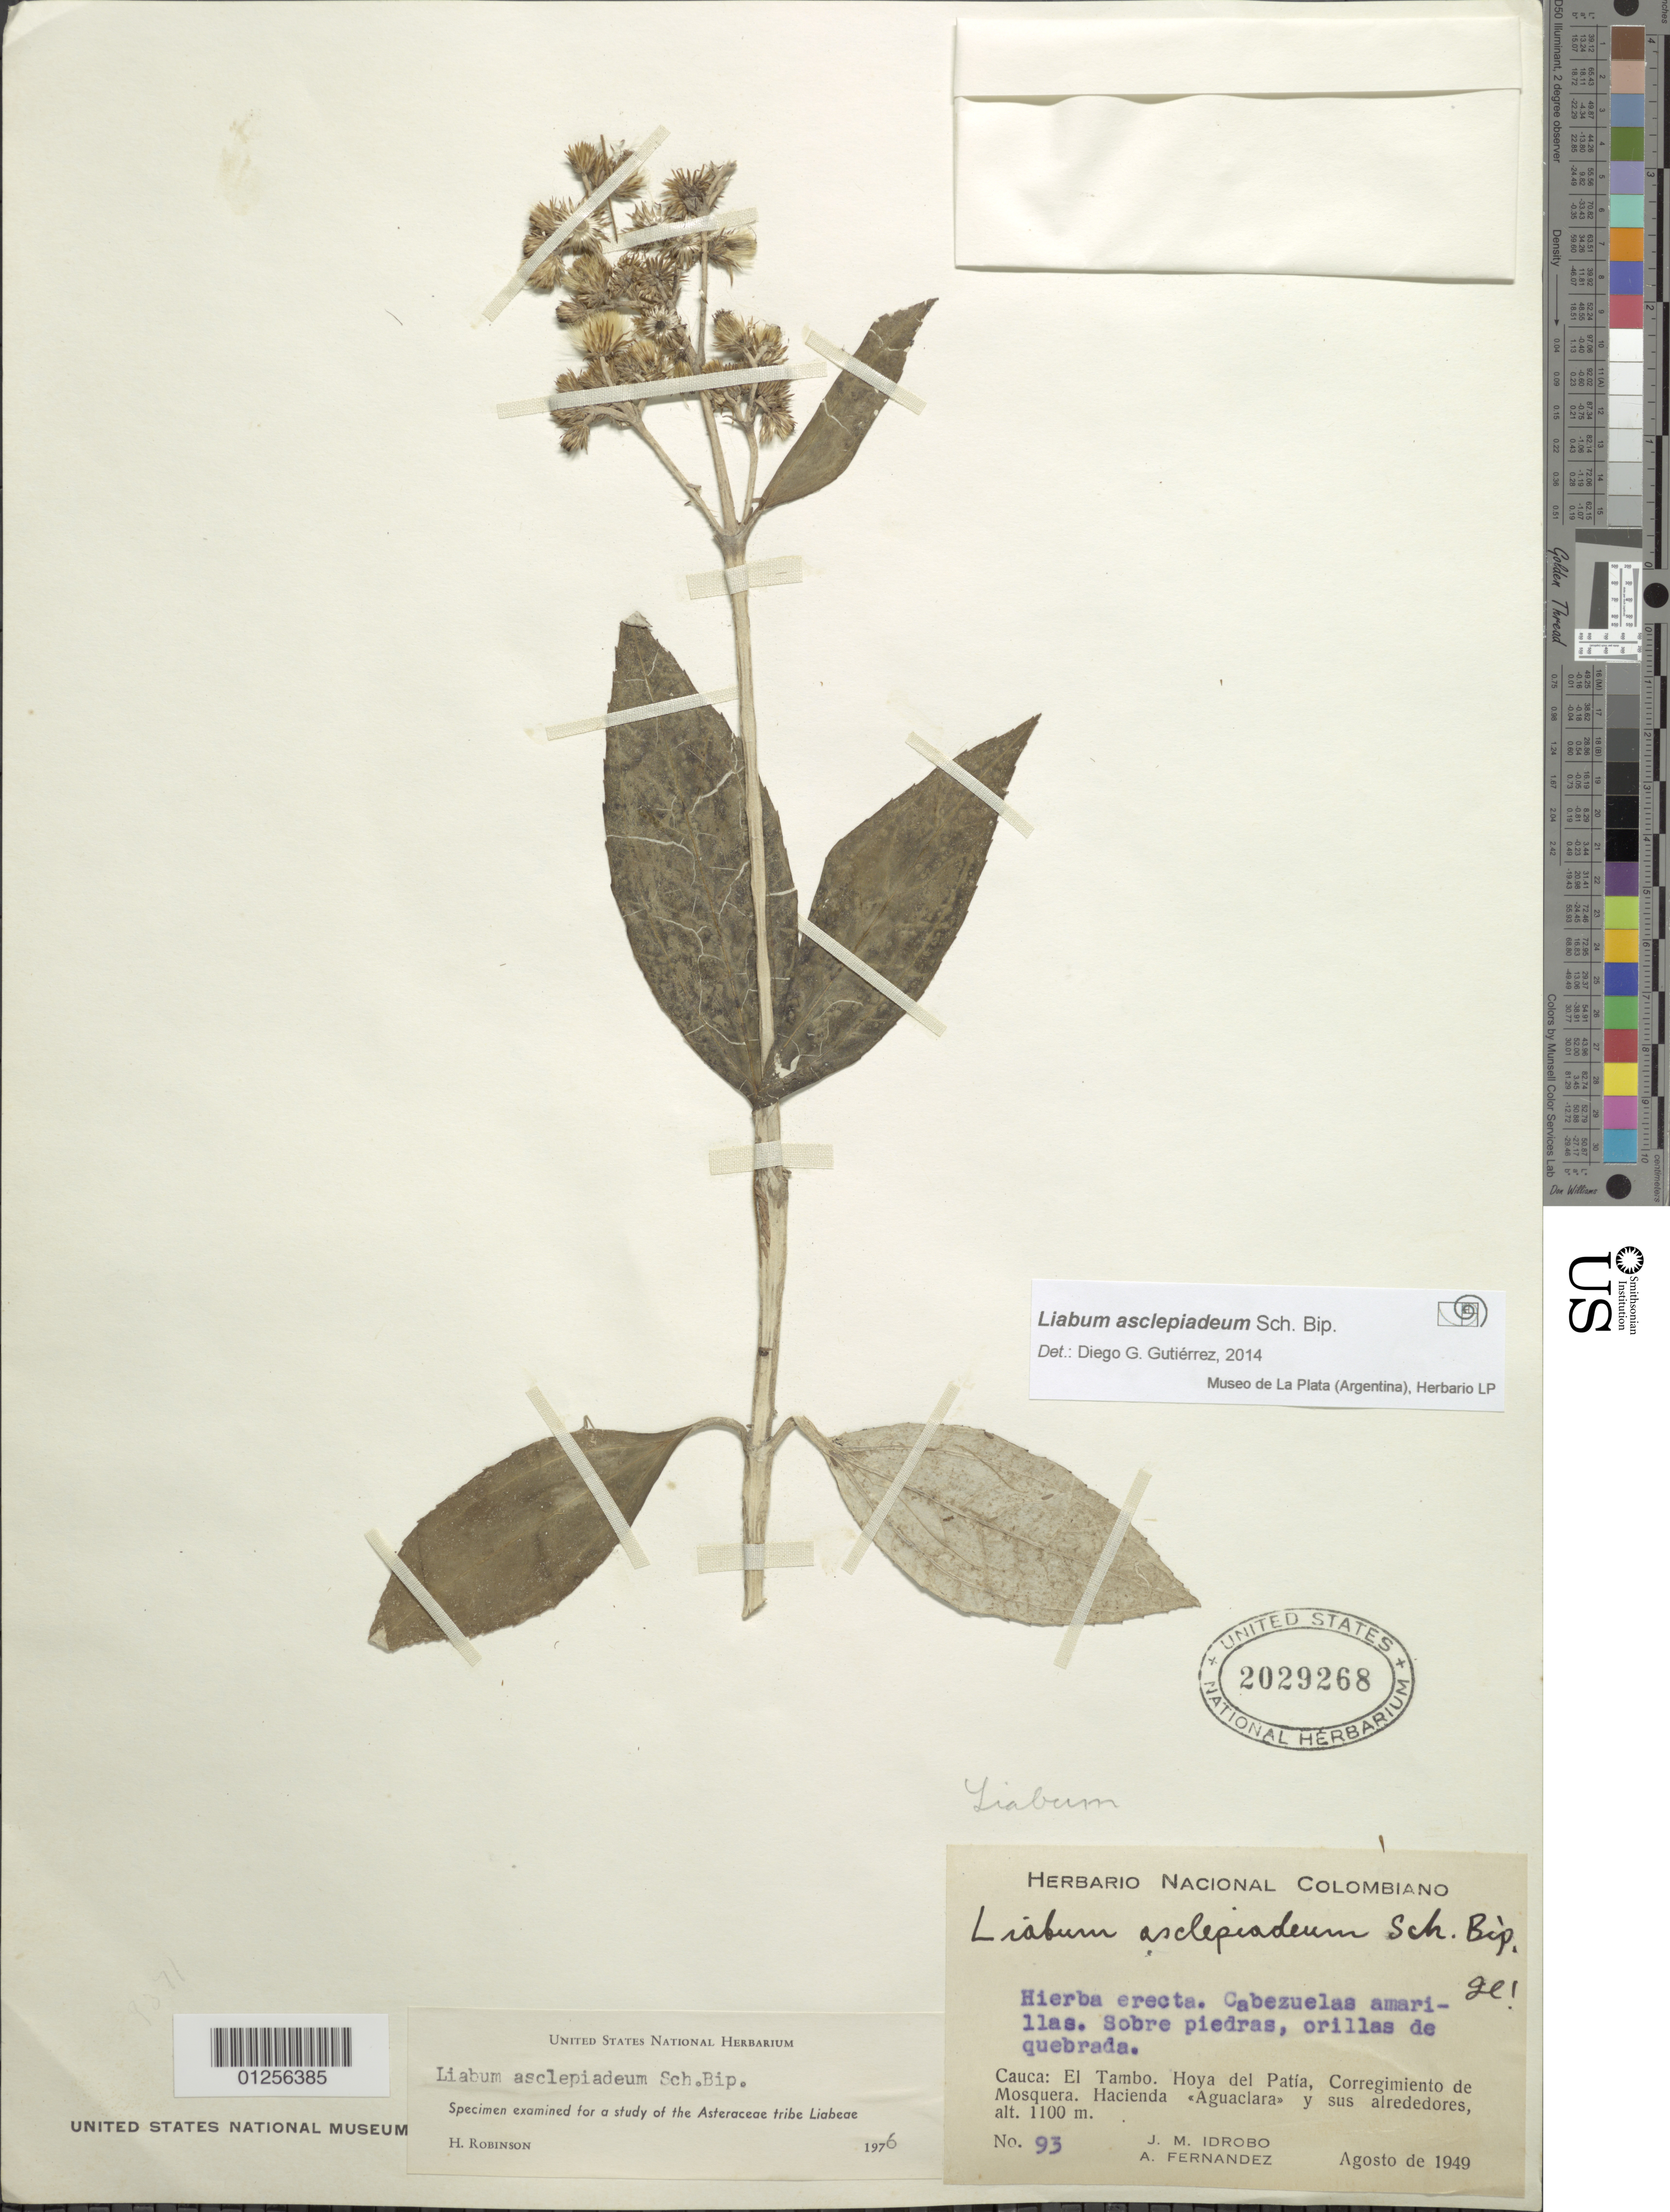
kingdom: Plantae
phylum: Tracheophyta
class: Magnoliopsida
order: Asterales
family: Asteraceae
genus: Liabum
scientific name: Liabum asclepiadeum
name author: Sch. Bip.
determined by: Robinson, Harold E., (US)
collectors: J. M. Idrobo & A. Fernandez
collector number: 93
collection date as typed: Aug-49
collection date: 1949-08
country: Colombia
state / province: Cauca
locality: El Tambo. Hoya del Patia, corregimiento de Mosquera. Hacienda 'Aguaclara" y sus alrededores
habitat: Sobre piedras, orillas de quebrada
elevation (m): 1100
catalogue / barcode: US 2029268